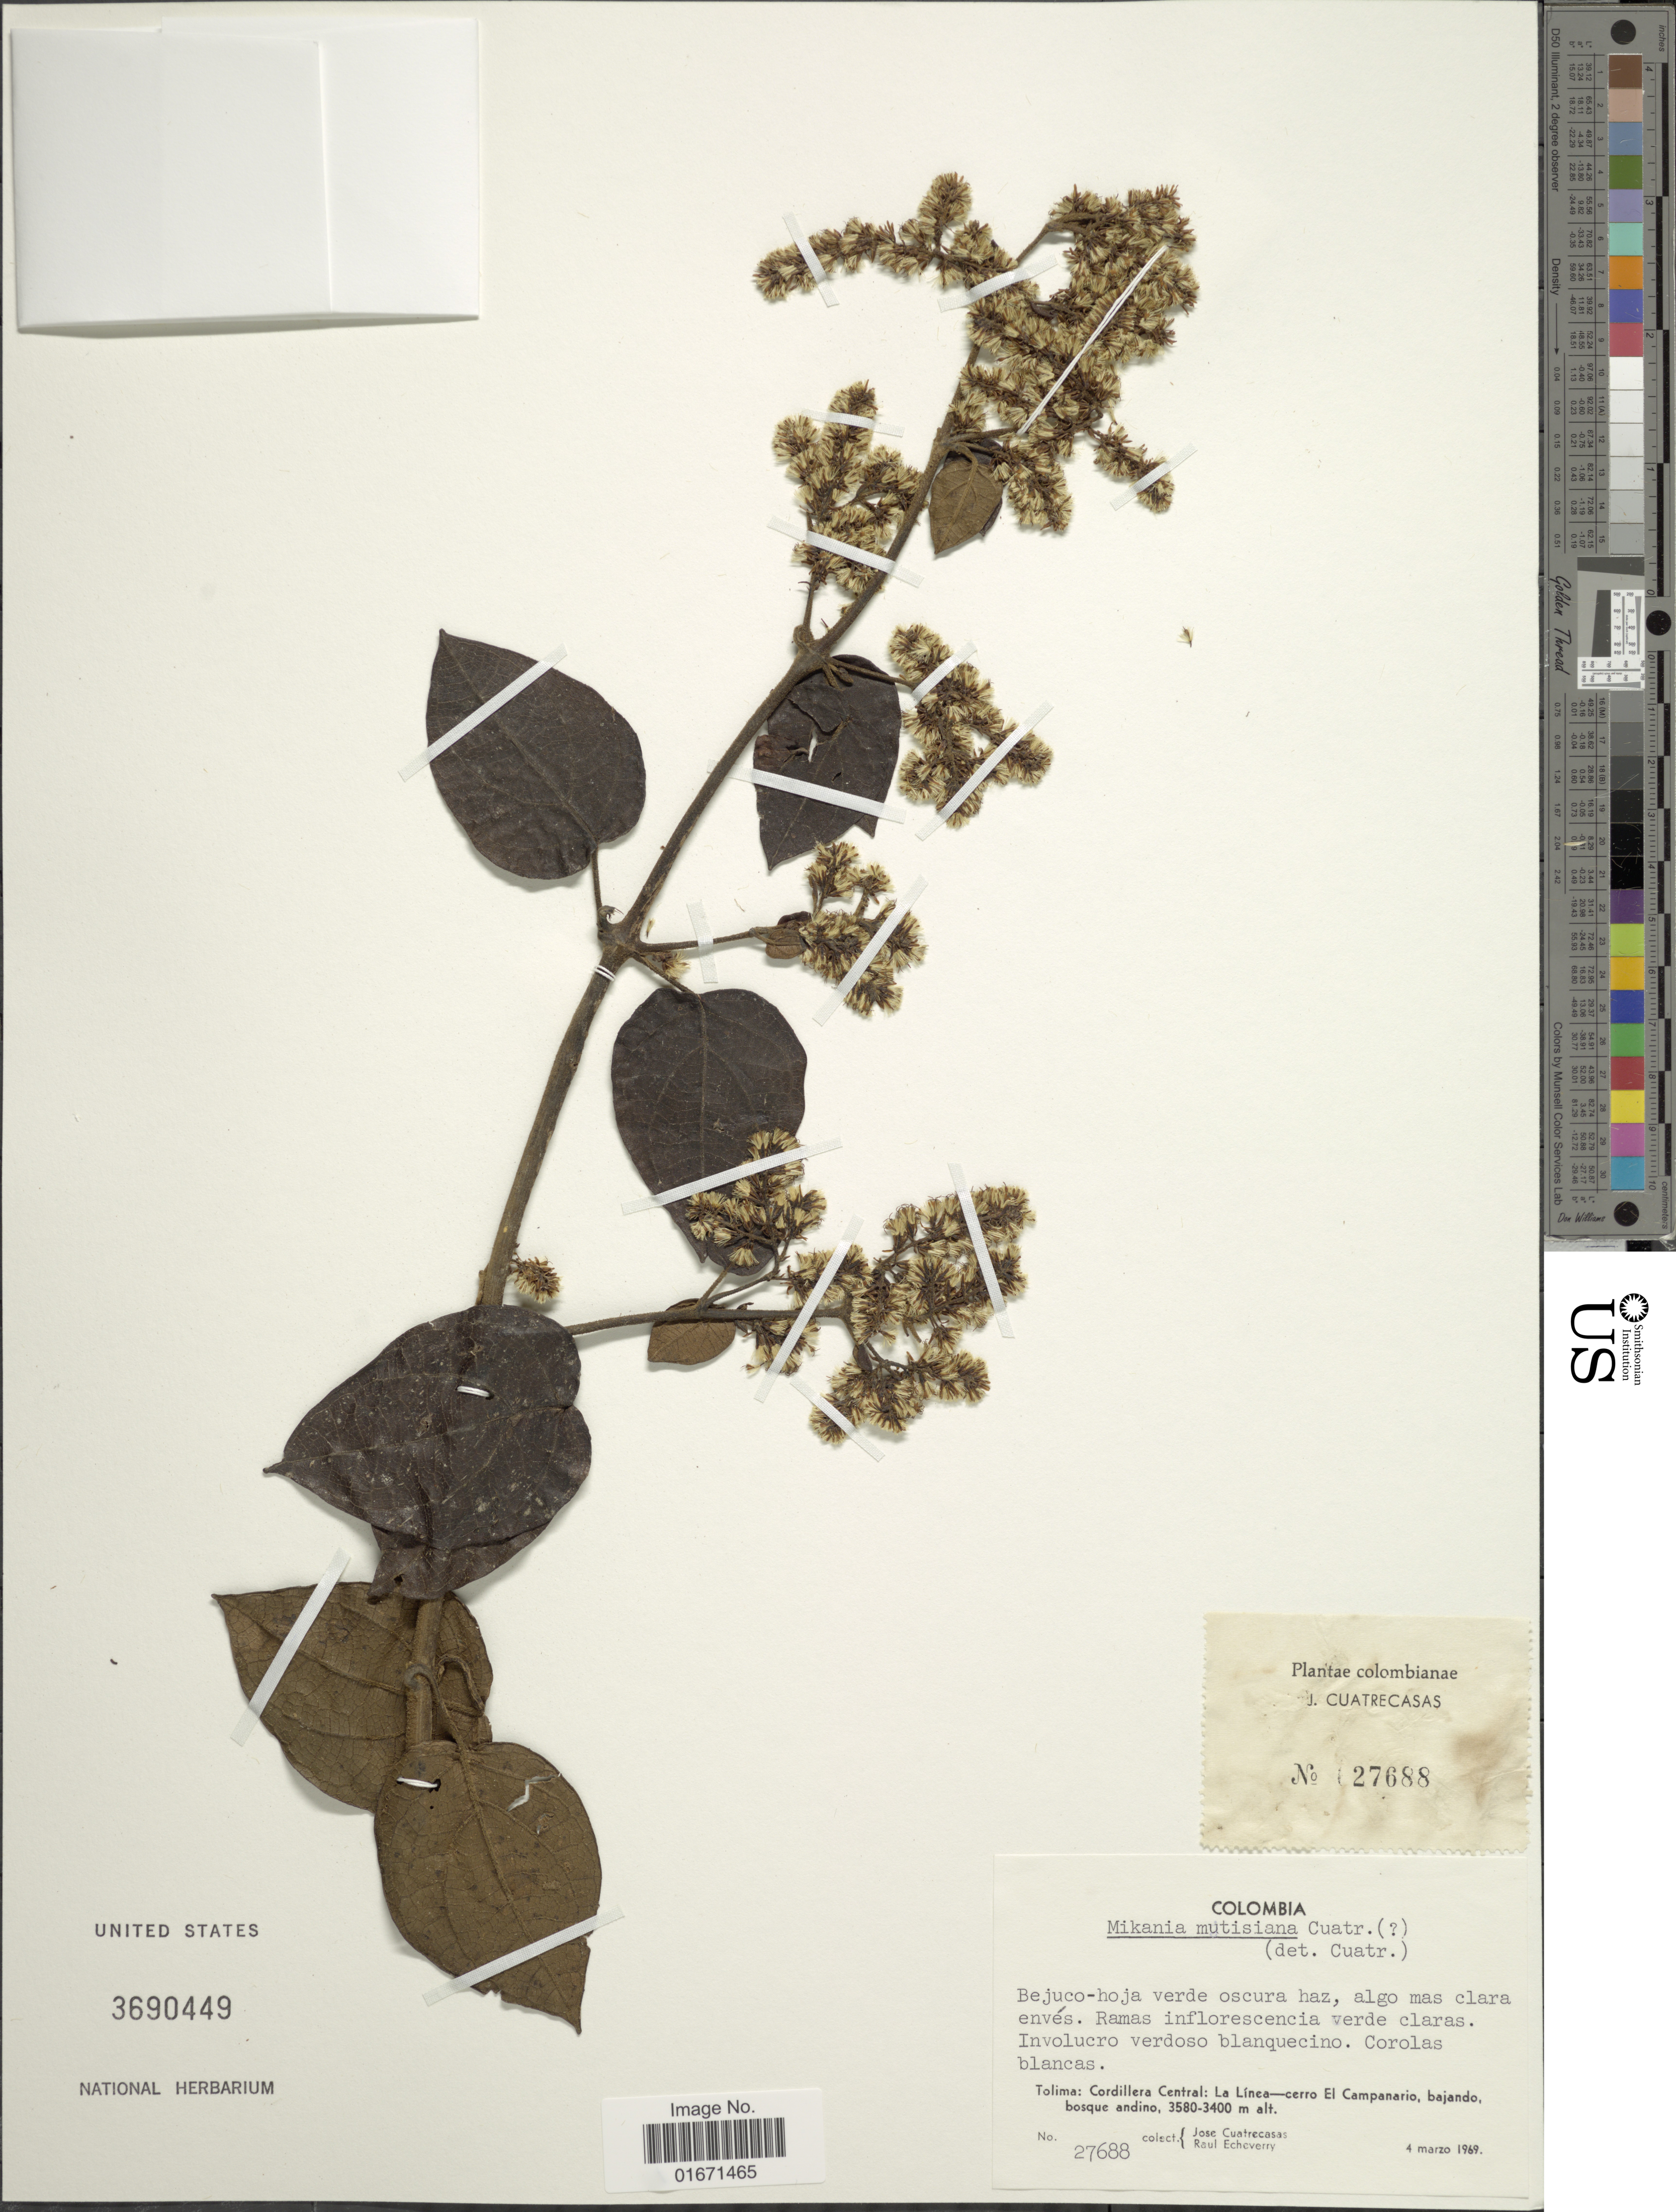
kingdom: Plantae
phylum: Tracheophyta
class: Magnoliopsida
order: Asterales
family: Asteraceae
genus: Mikania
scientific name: Mikania mutisiana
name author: Cuatrec.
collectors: J. Cuatrecasas & R. Echeverry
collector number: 27688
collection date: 1969-03-04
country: Colombia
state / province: Tolima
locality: Tolima: Cordillera Central: La Línea - cerro El Campanario, bajando, bosque andino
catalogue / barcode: US 3690449